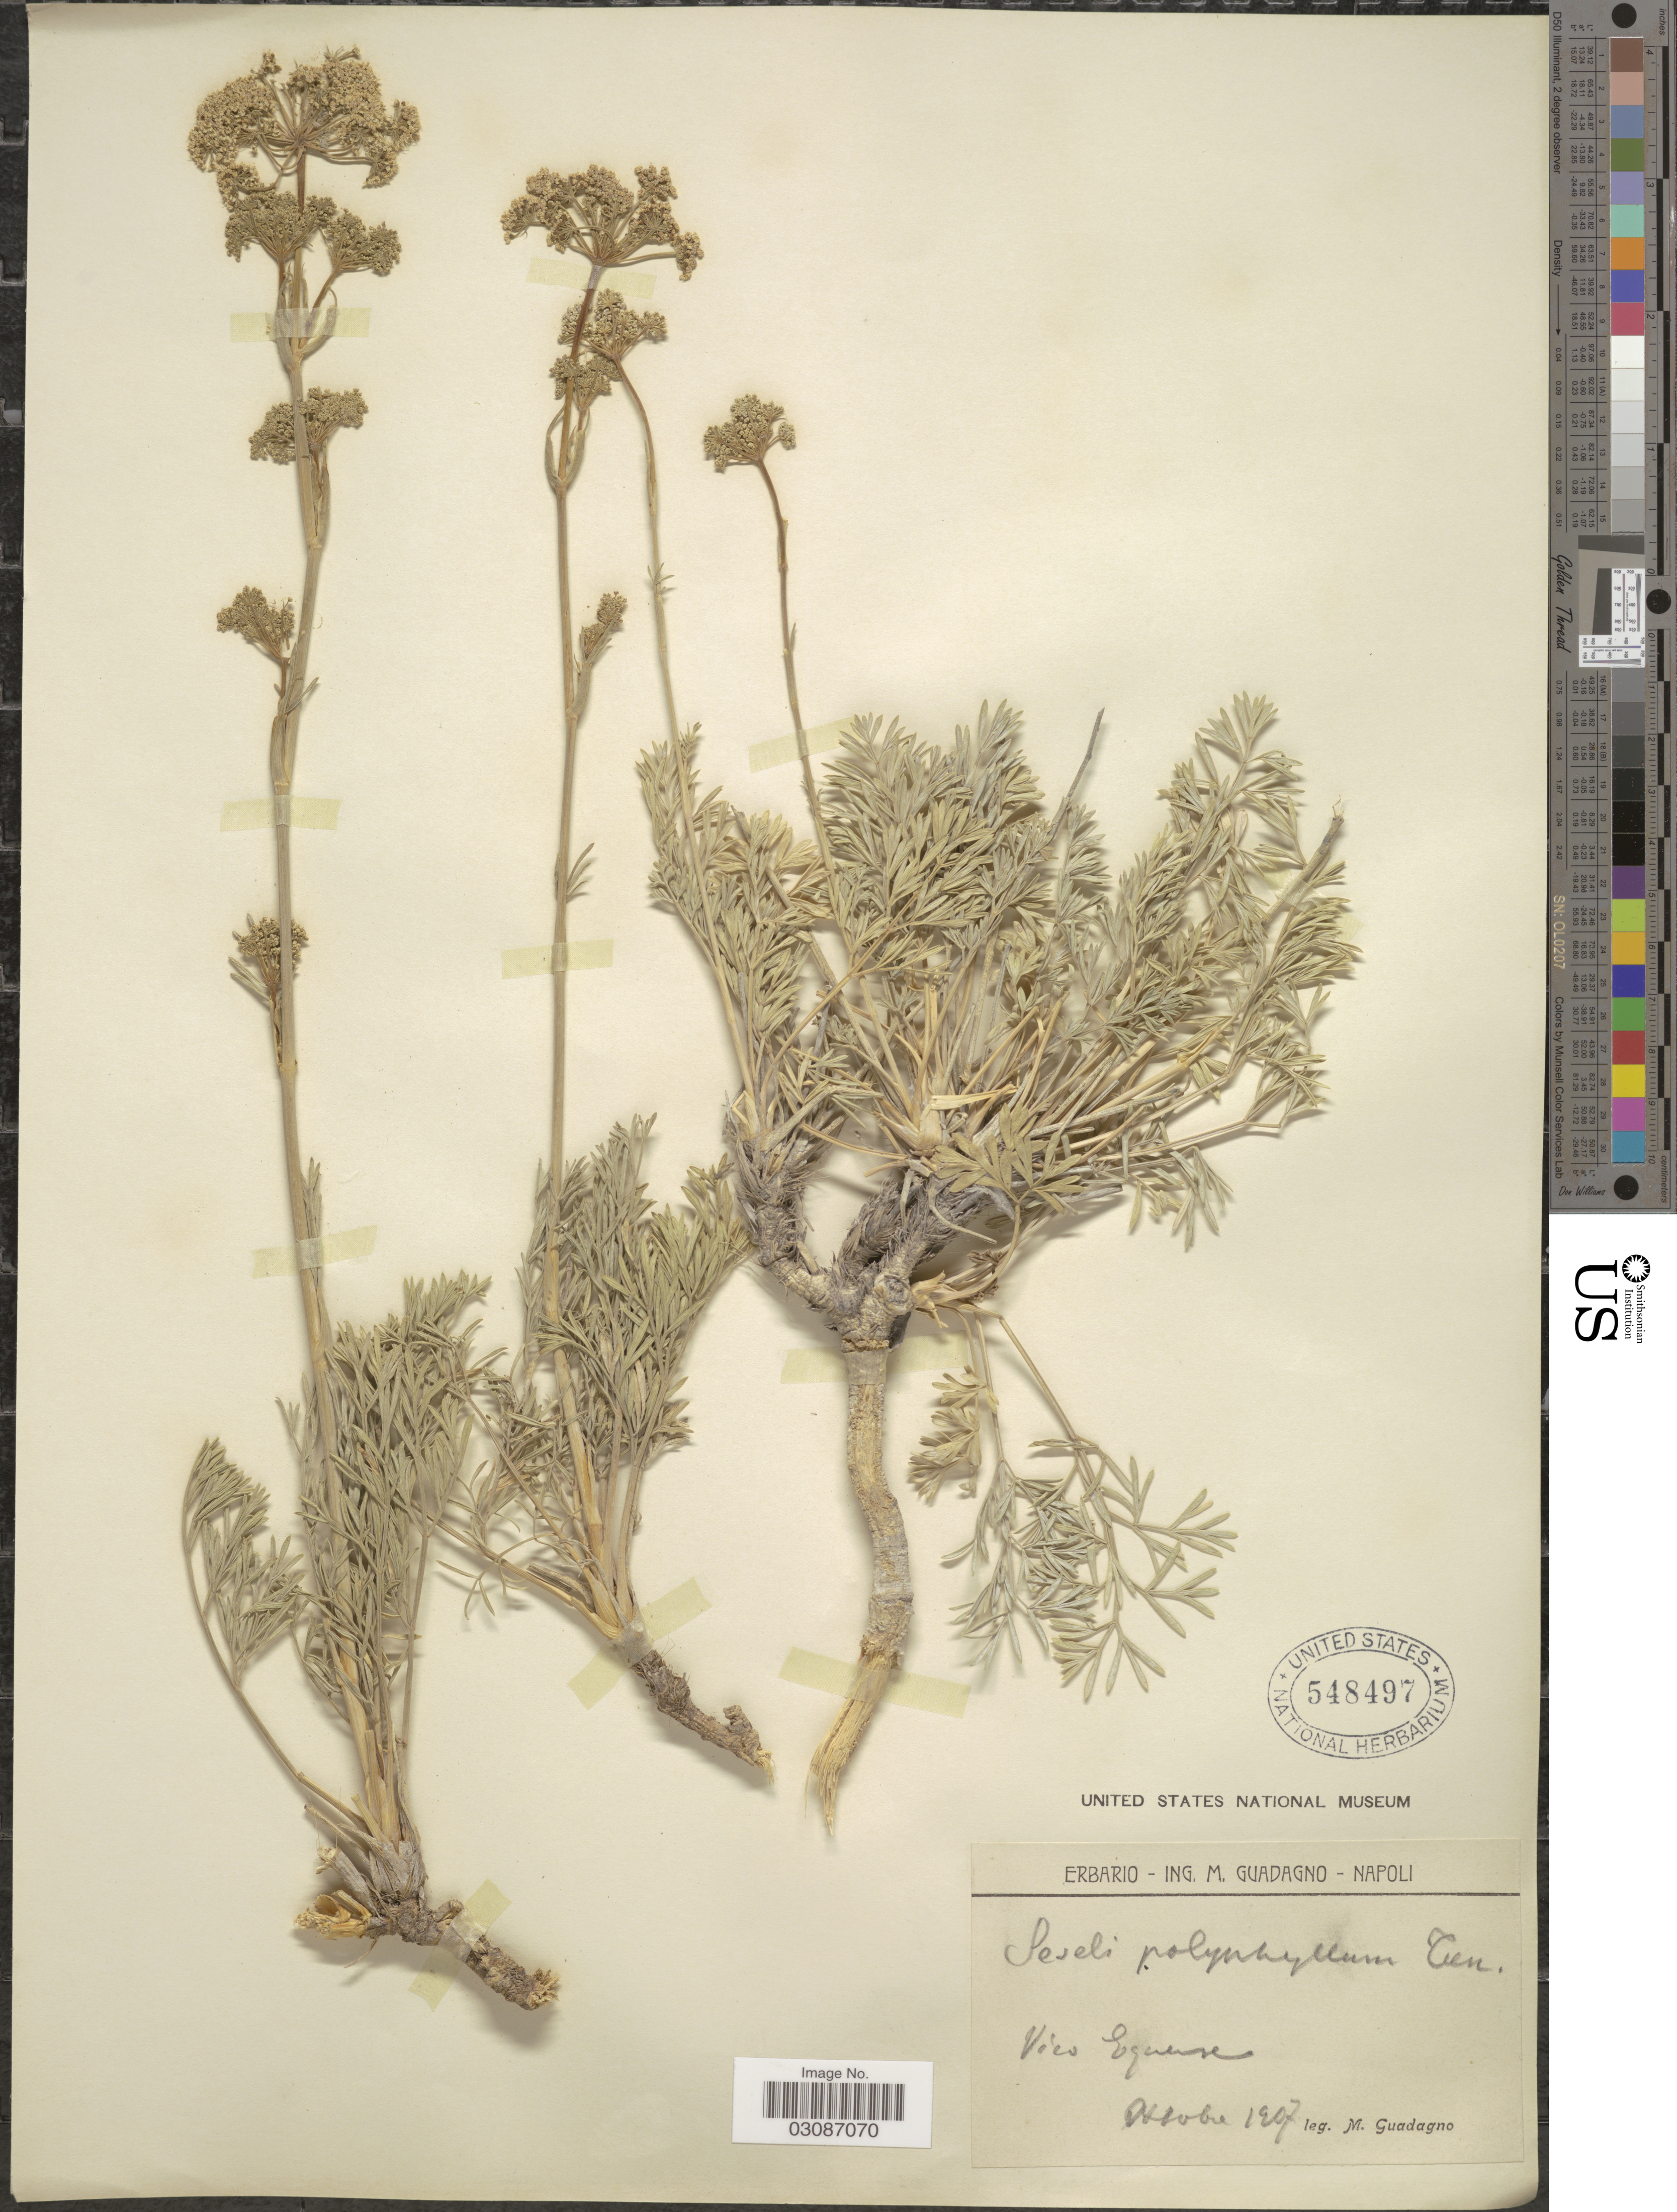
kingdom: Plantae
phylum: Tracheophyta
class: Magnoliopsida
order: Apiales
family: Apiaceae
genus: Seseli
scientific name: Seseli polyphyllum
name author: Ten.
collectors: M. Guadagno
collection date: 1907-10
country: Italy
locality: Vico Equense.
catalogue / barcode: US 548497